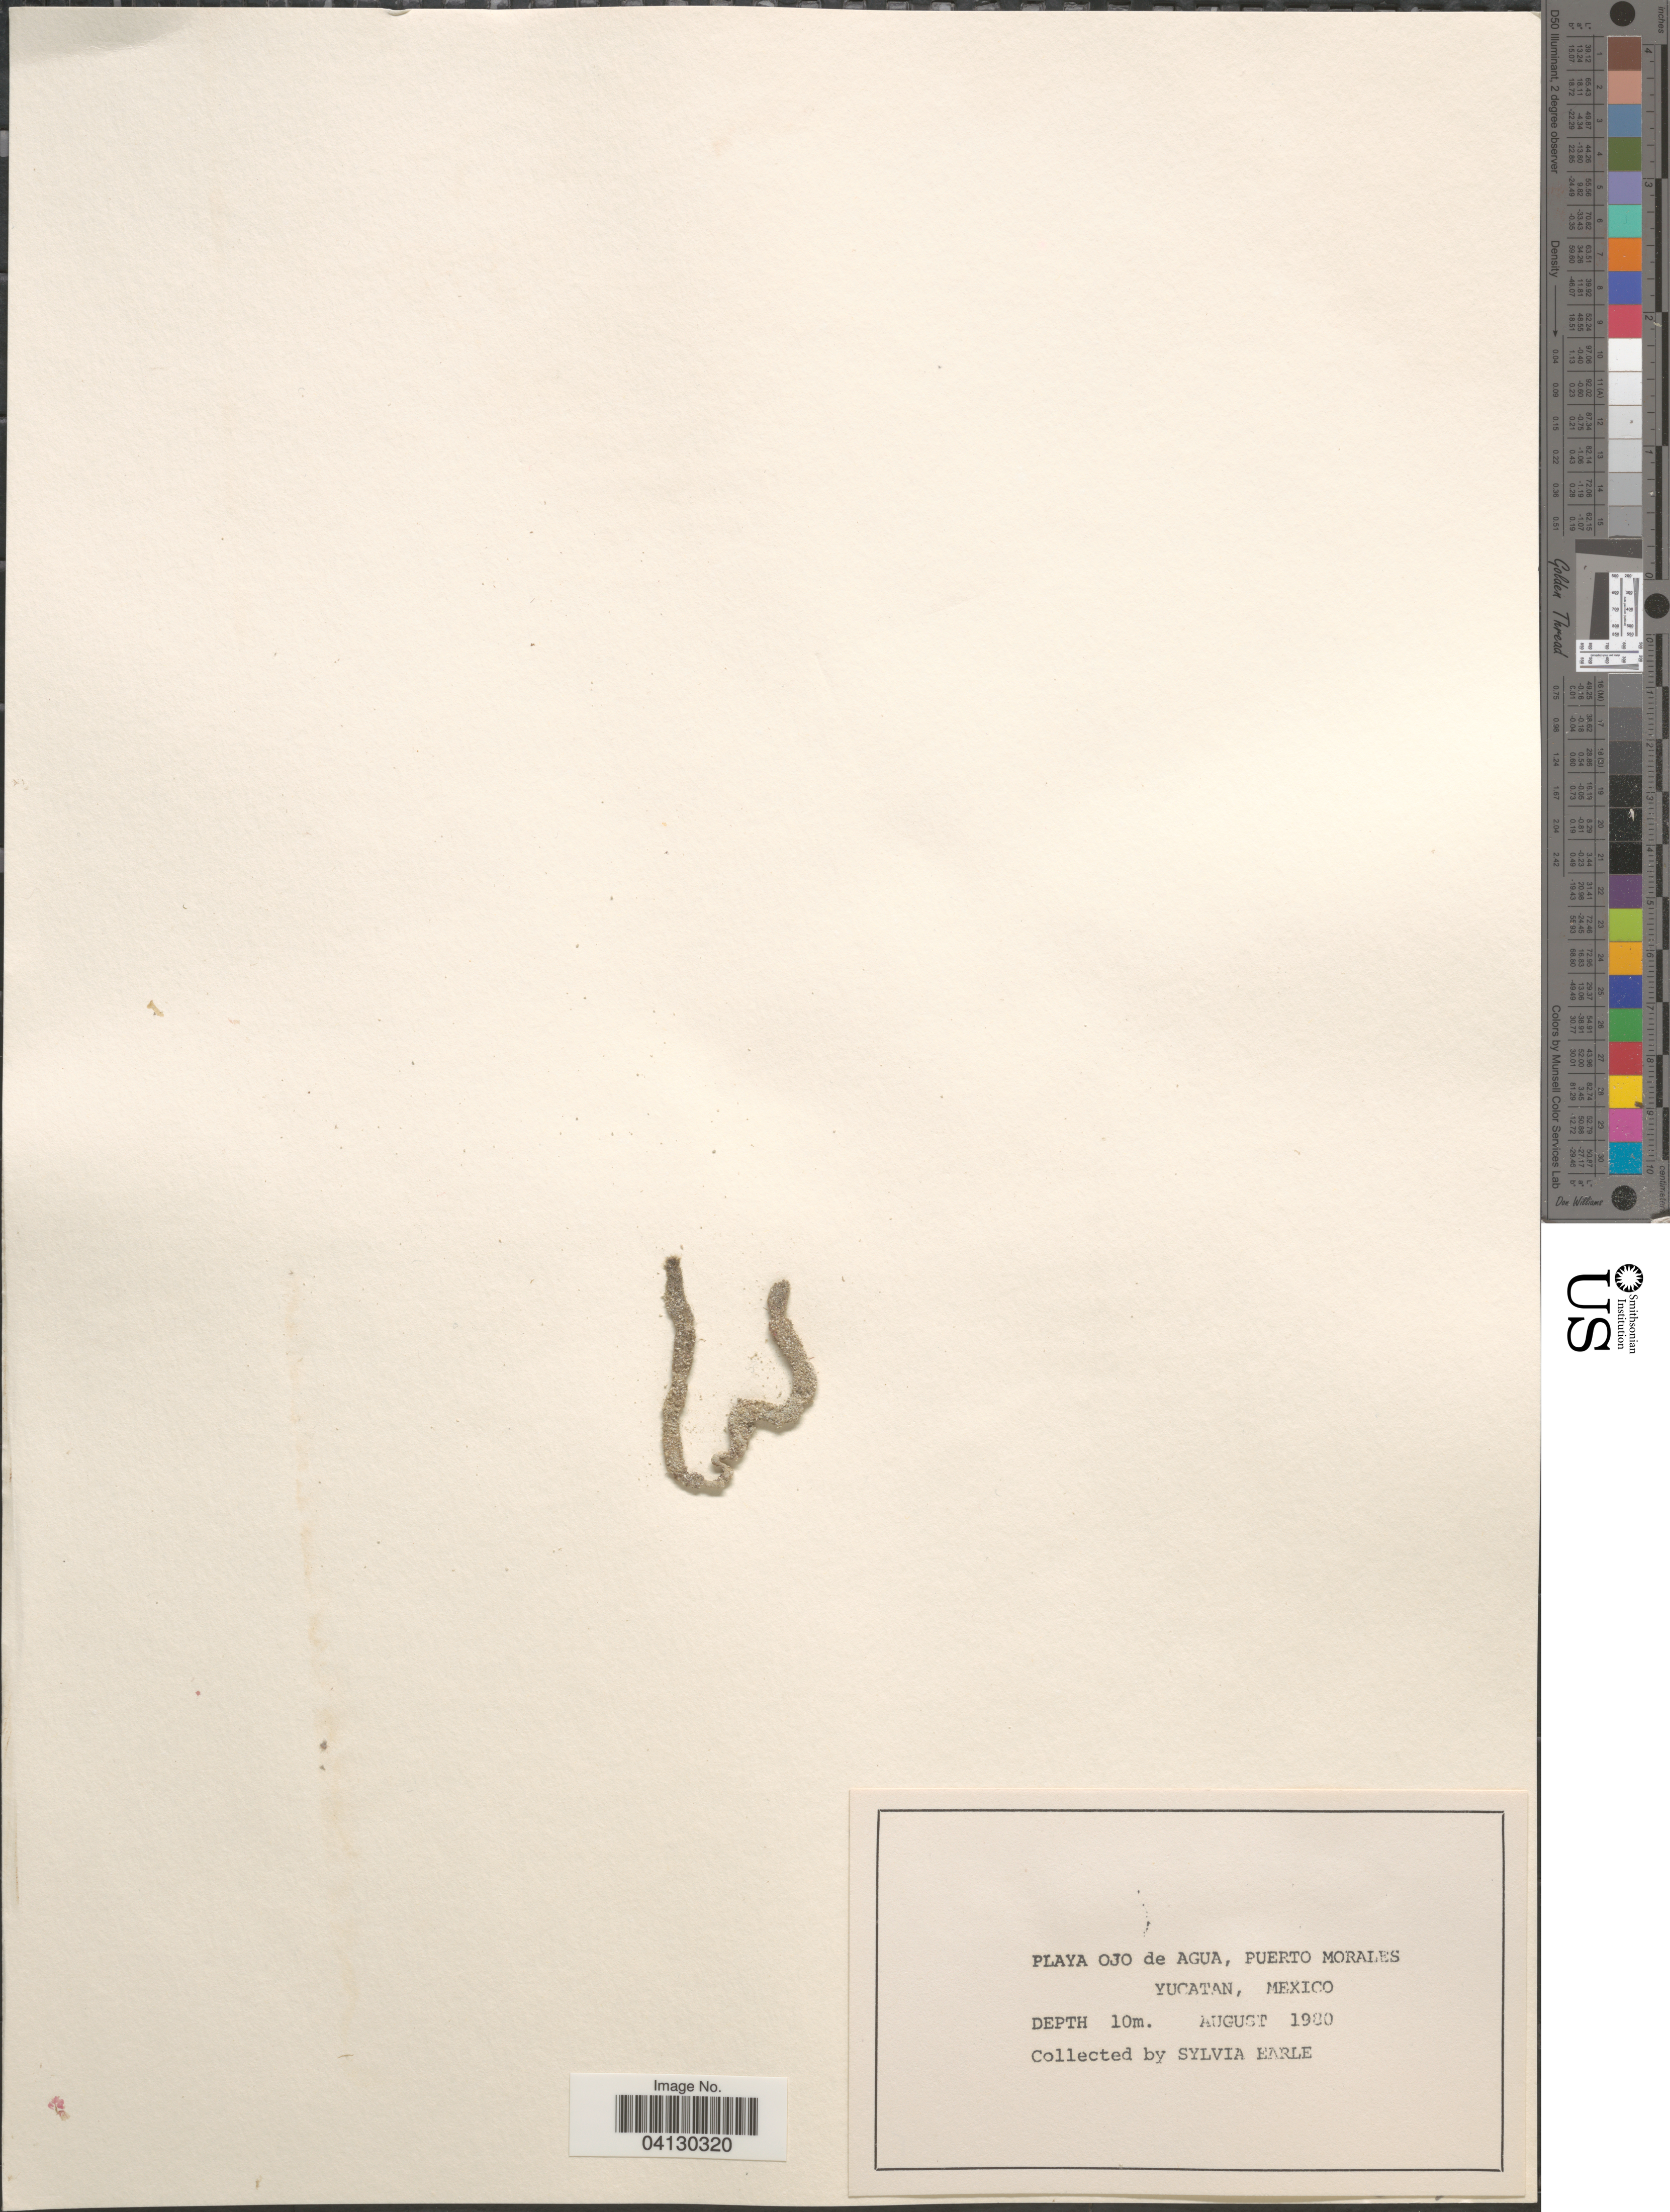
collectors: S. A. Earle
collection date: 1980-08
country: Mexico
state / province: Yucatán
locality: Playa Ojo de Agua, Puerto Morales.